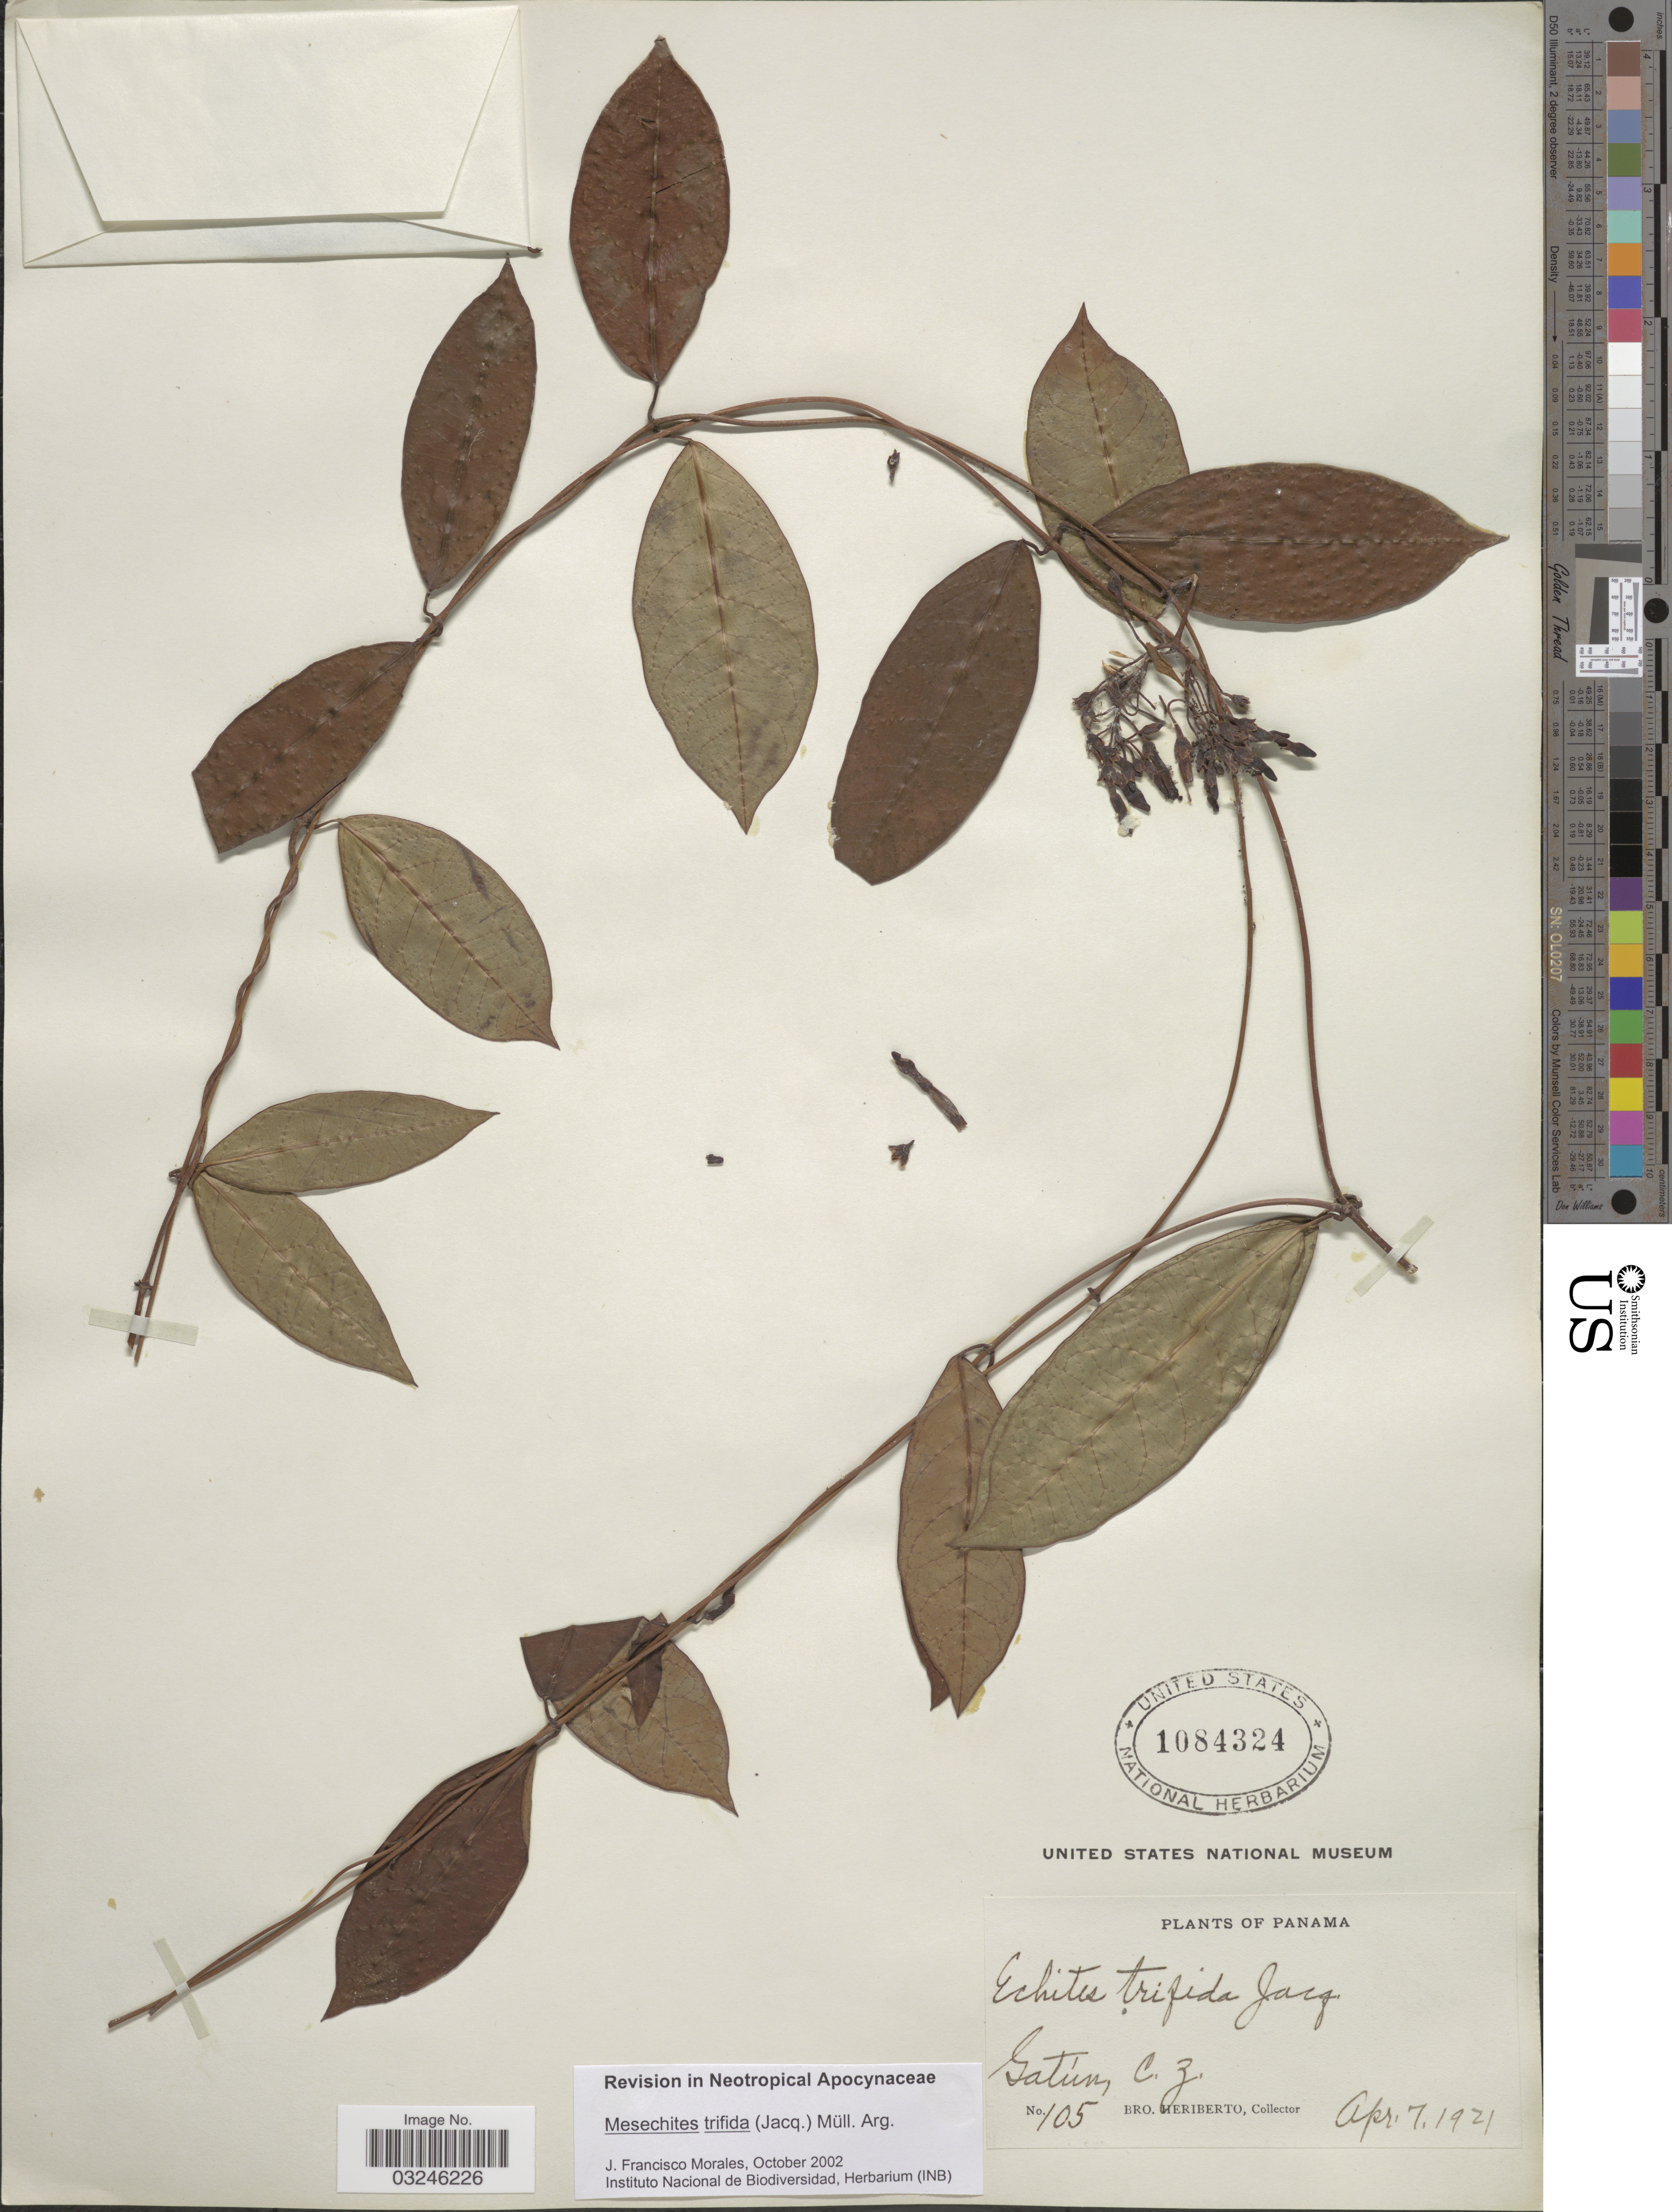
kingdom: Plantae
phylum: Tracheophyta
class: Magnoliopsida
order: Gentianales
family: Apocynaceae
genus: Mesechites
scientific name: Mesechites trifidus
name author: (Jacq.) Müll. Arg.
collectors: B. Heriberto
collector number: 105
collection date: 1921-04-07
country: Panama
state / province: Colón / Panamá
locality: Gatún, C. Z.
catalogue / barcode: US 1084324